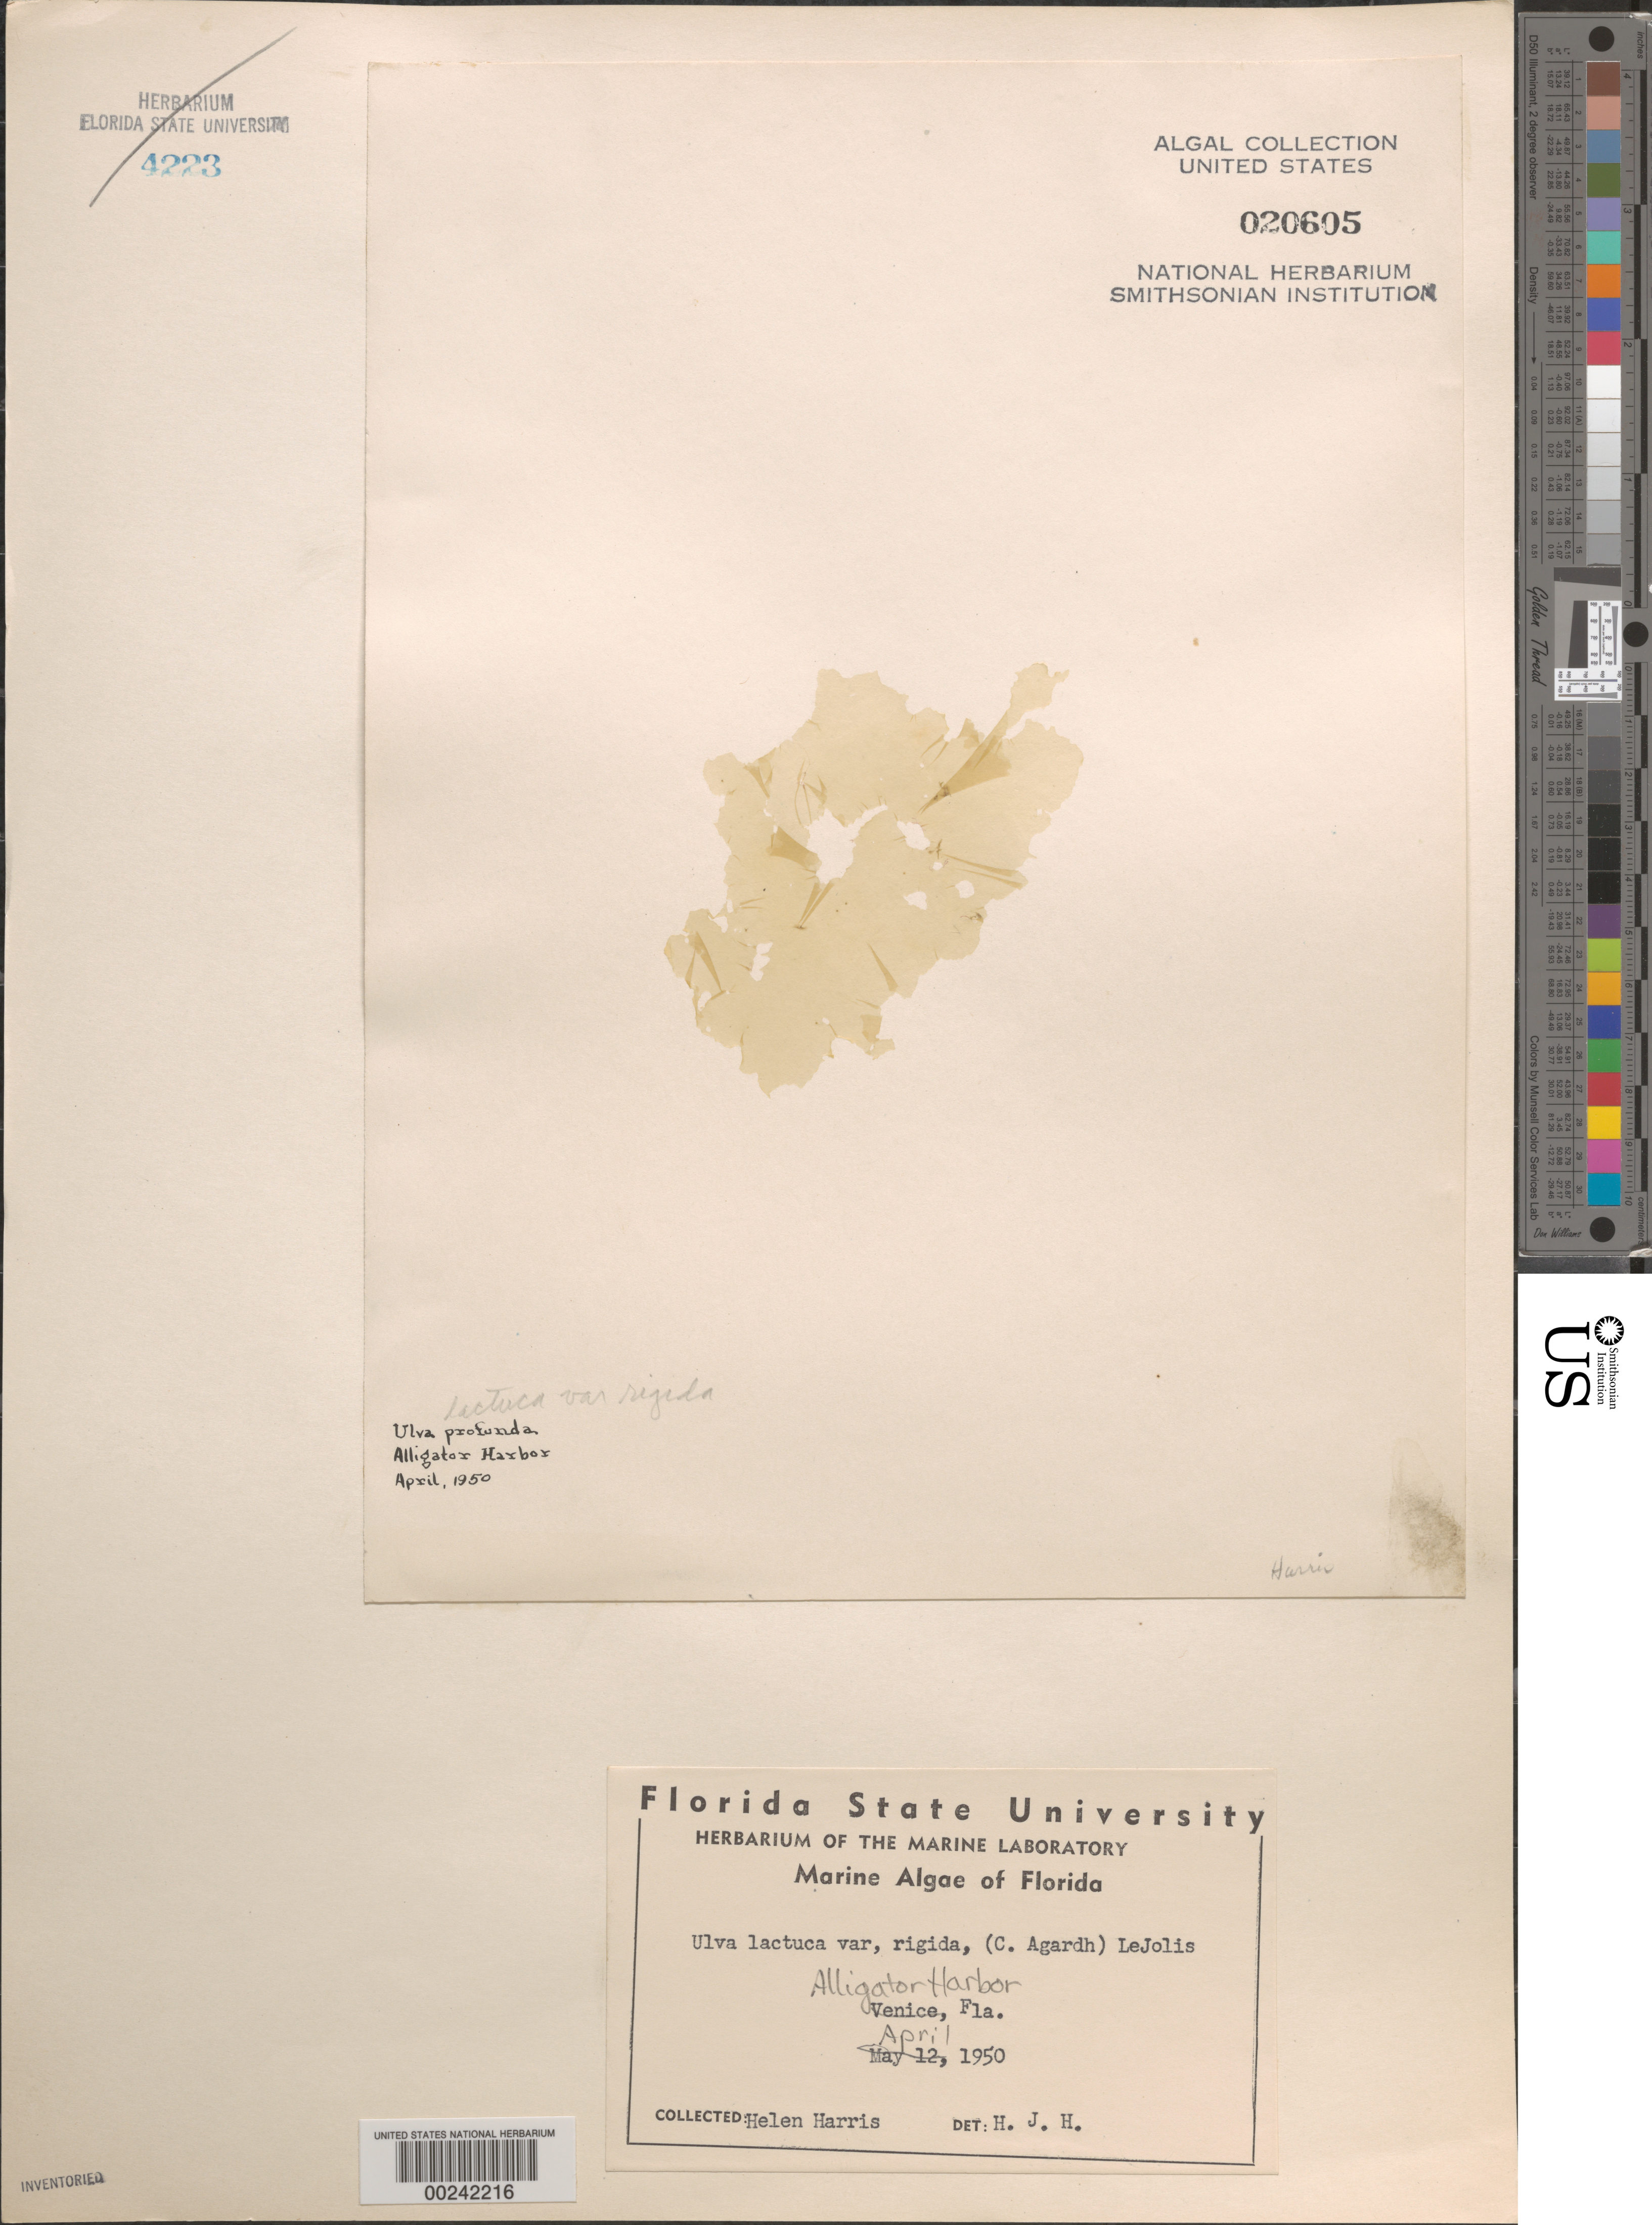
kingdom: Plantae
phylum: Chlorophyta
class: Ulvophyceae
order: Ulvales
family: Ulvaceae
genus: Ulva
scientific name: Ulva lactuca var. rigida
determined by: Humm, Harold J.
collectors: H. Harris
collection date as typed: Apr 1950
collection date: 1950-04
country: United States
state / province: Florida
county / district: Franklin County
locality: Alligator Harbor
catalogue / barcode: US 20605